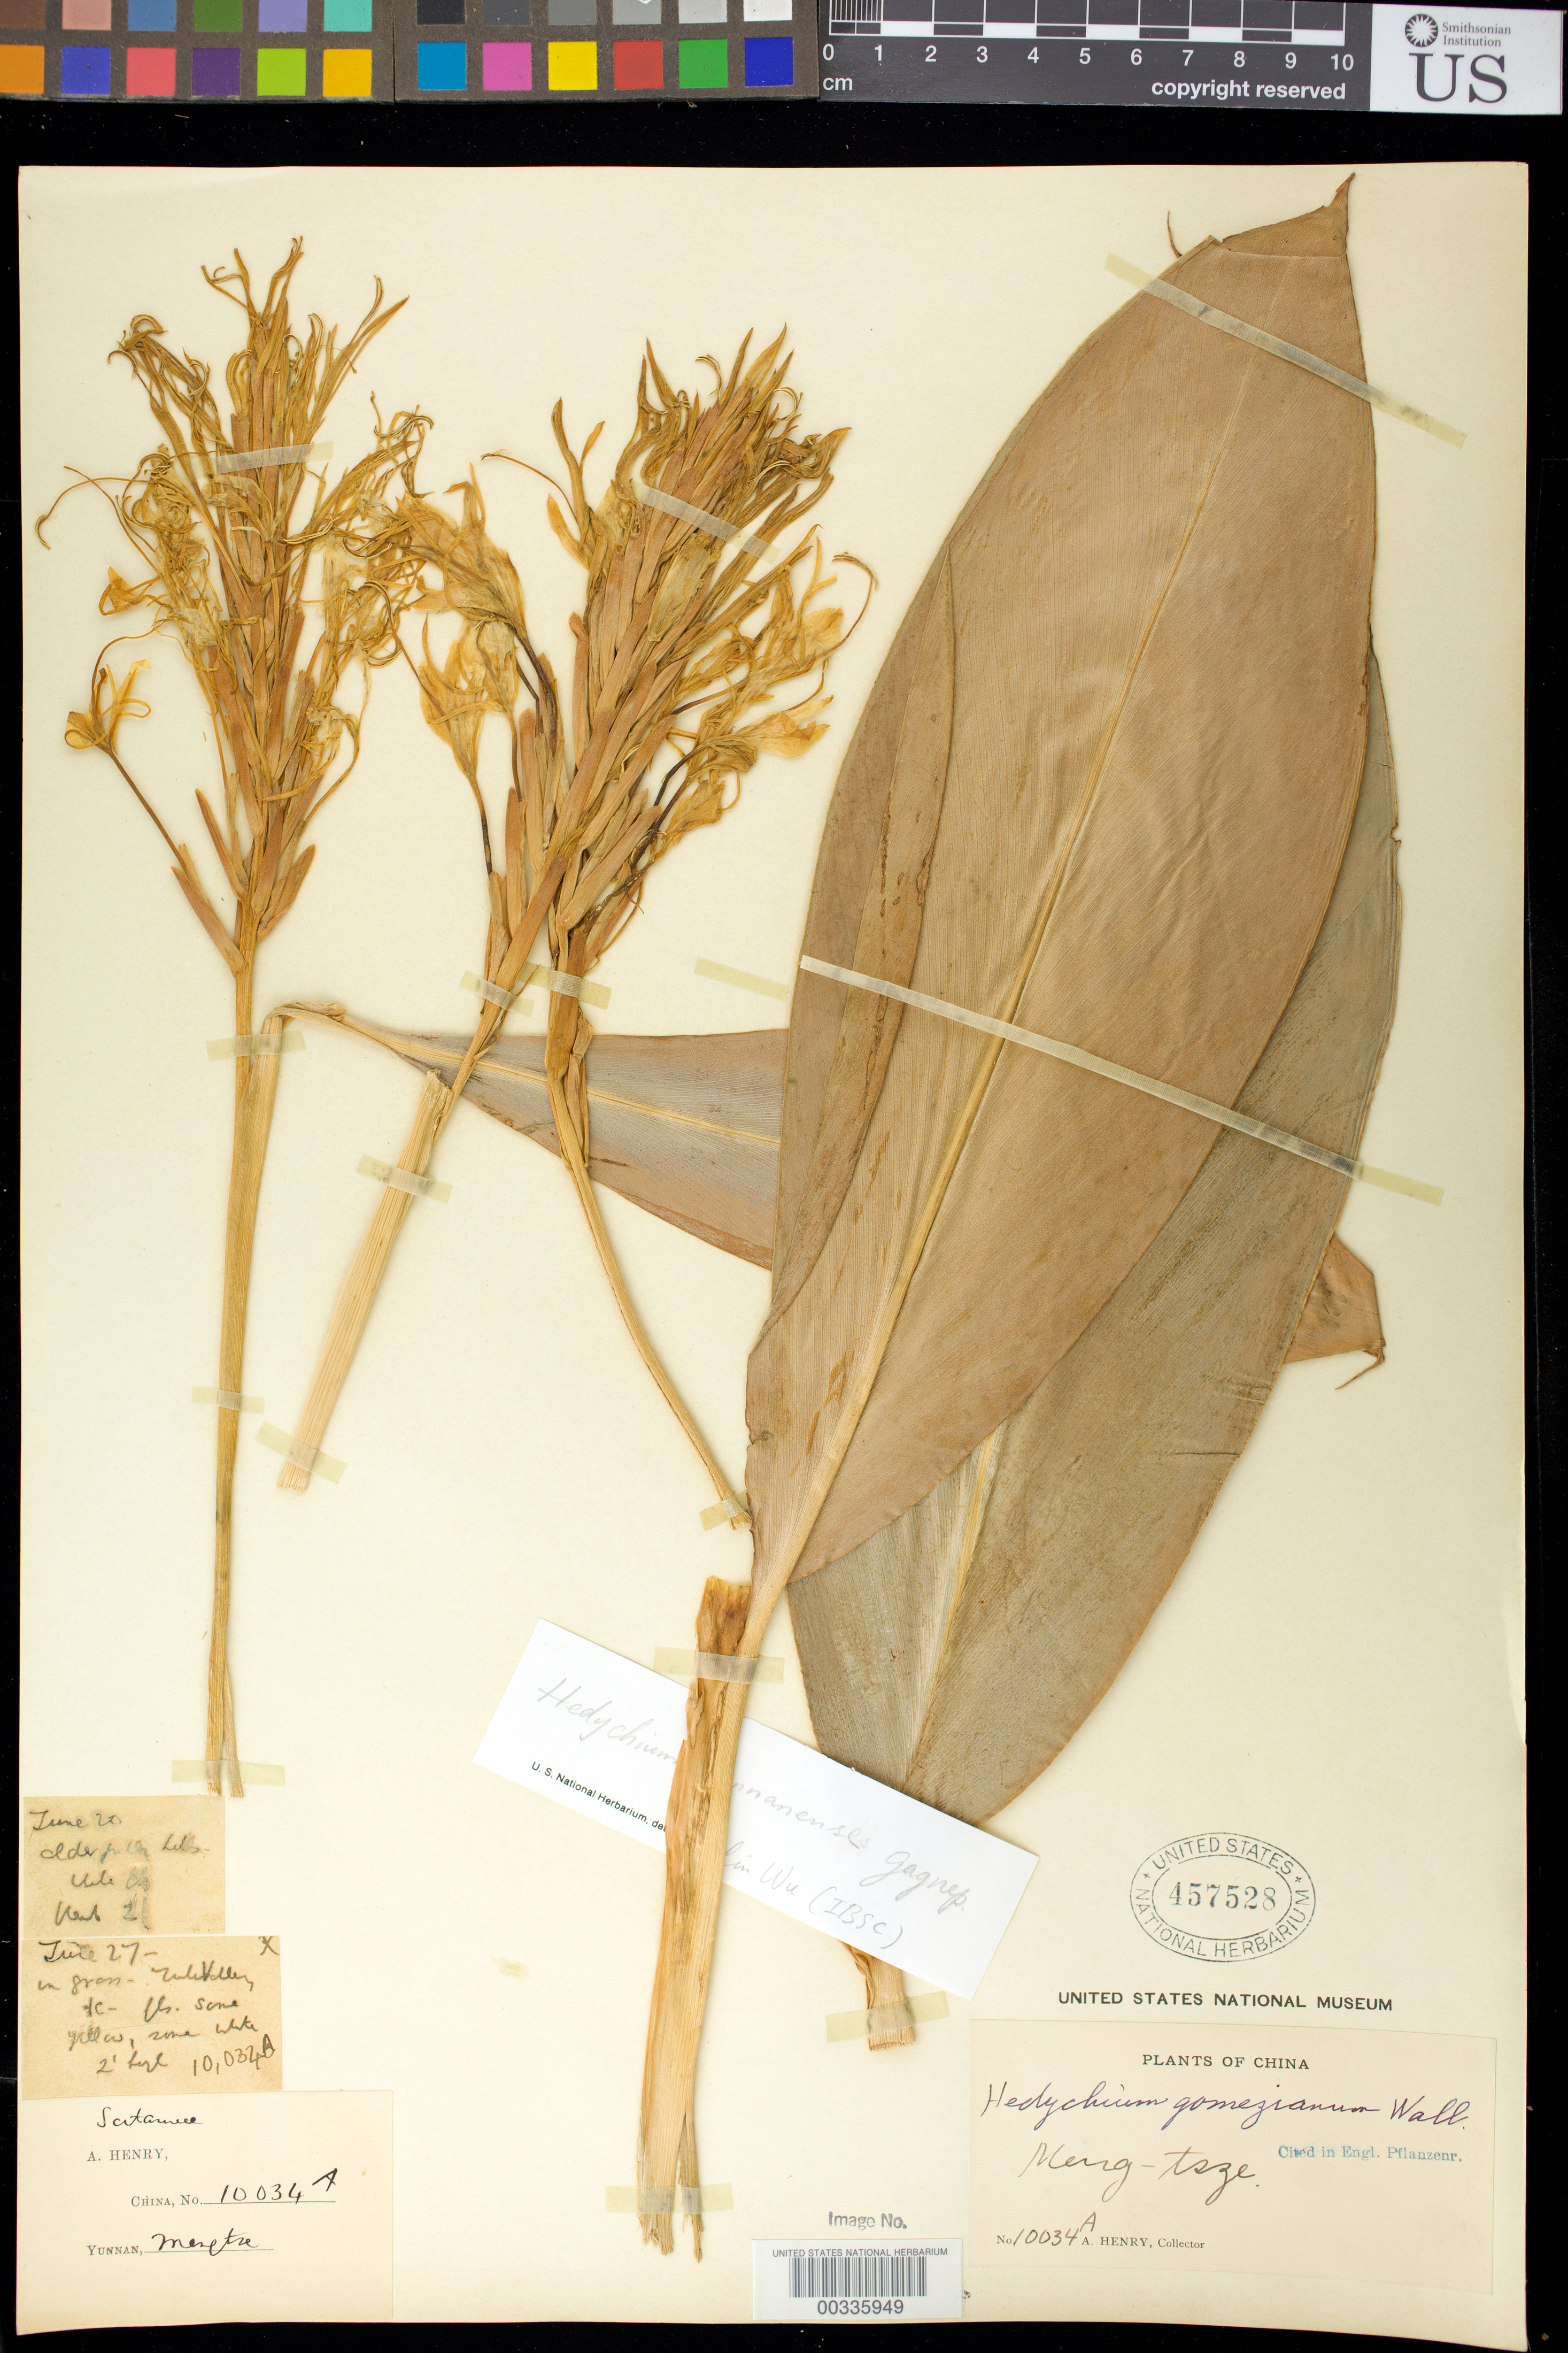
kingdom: Plantae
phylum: Tracheophyta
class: Liliopsida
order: Zingiberales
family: Zingiberaceae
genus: Hedychium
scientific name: Hedychium yunnanense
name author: Gagnep.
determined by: Wu, Te-Ling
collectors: A. Henry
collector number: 10034 A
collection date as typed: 20 Jun ---- and 27 Jun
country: China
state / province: Yunnan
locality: Meng-tsze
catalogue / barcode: US 457528